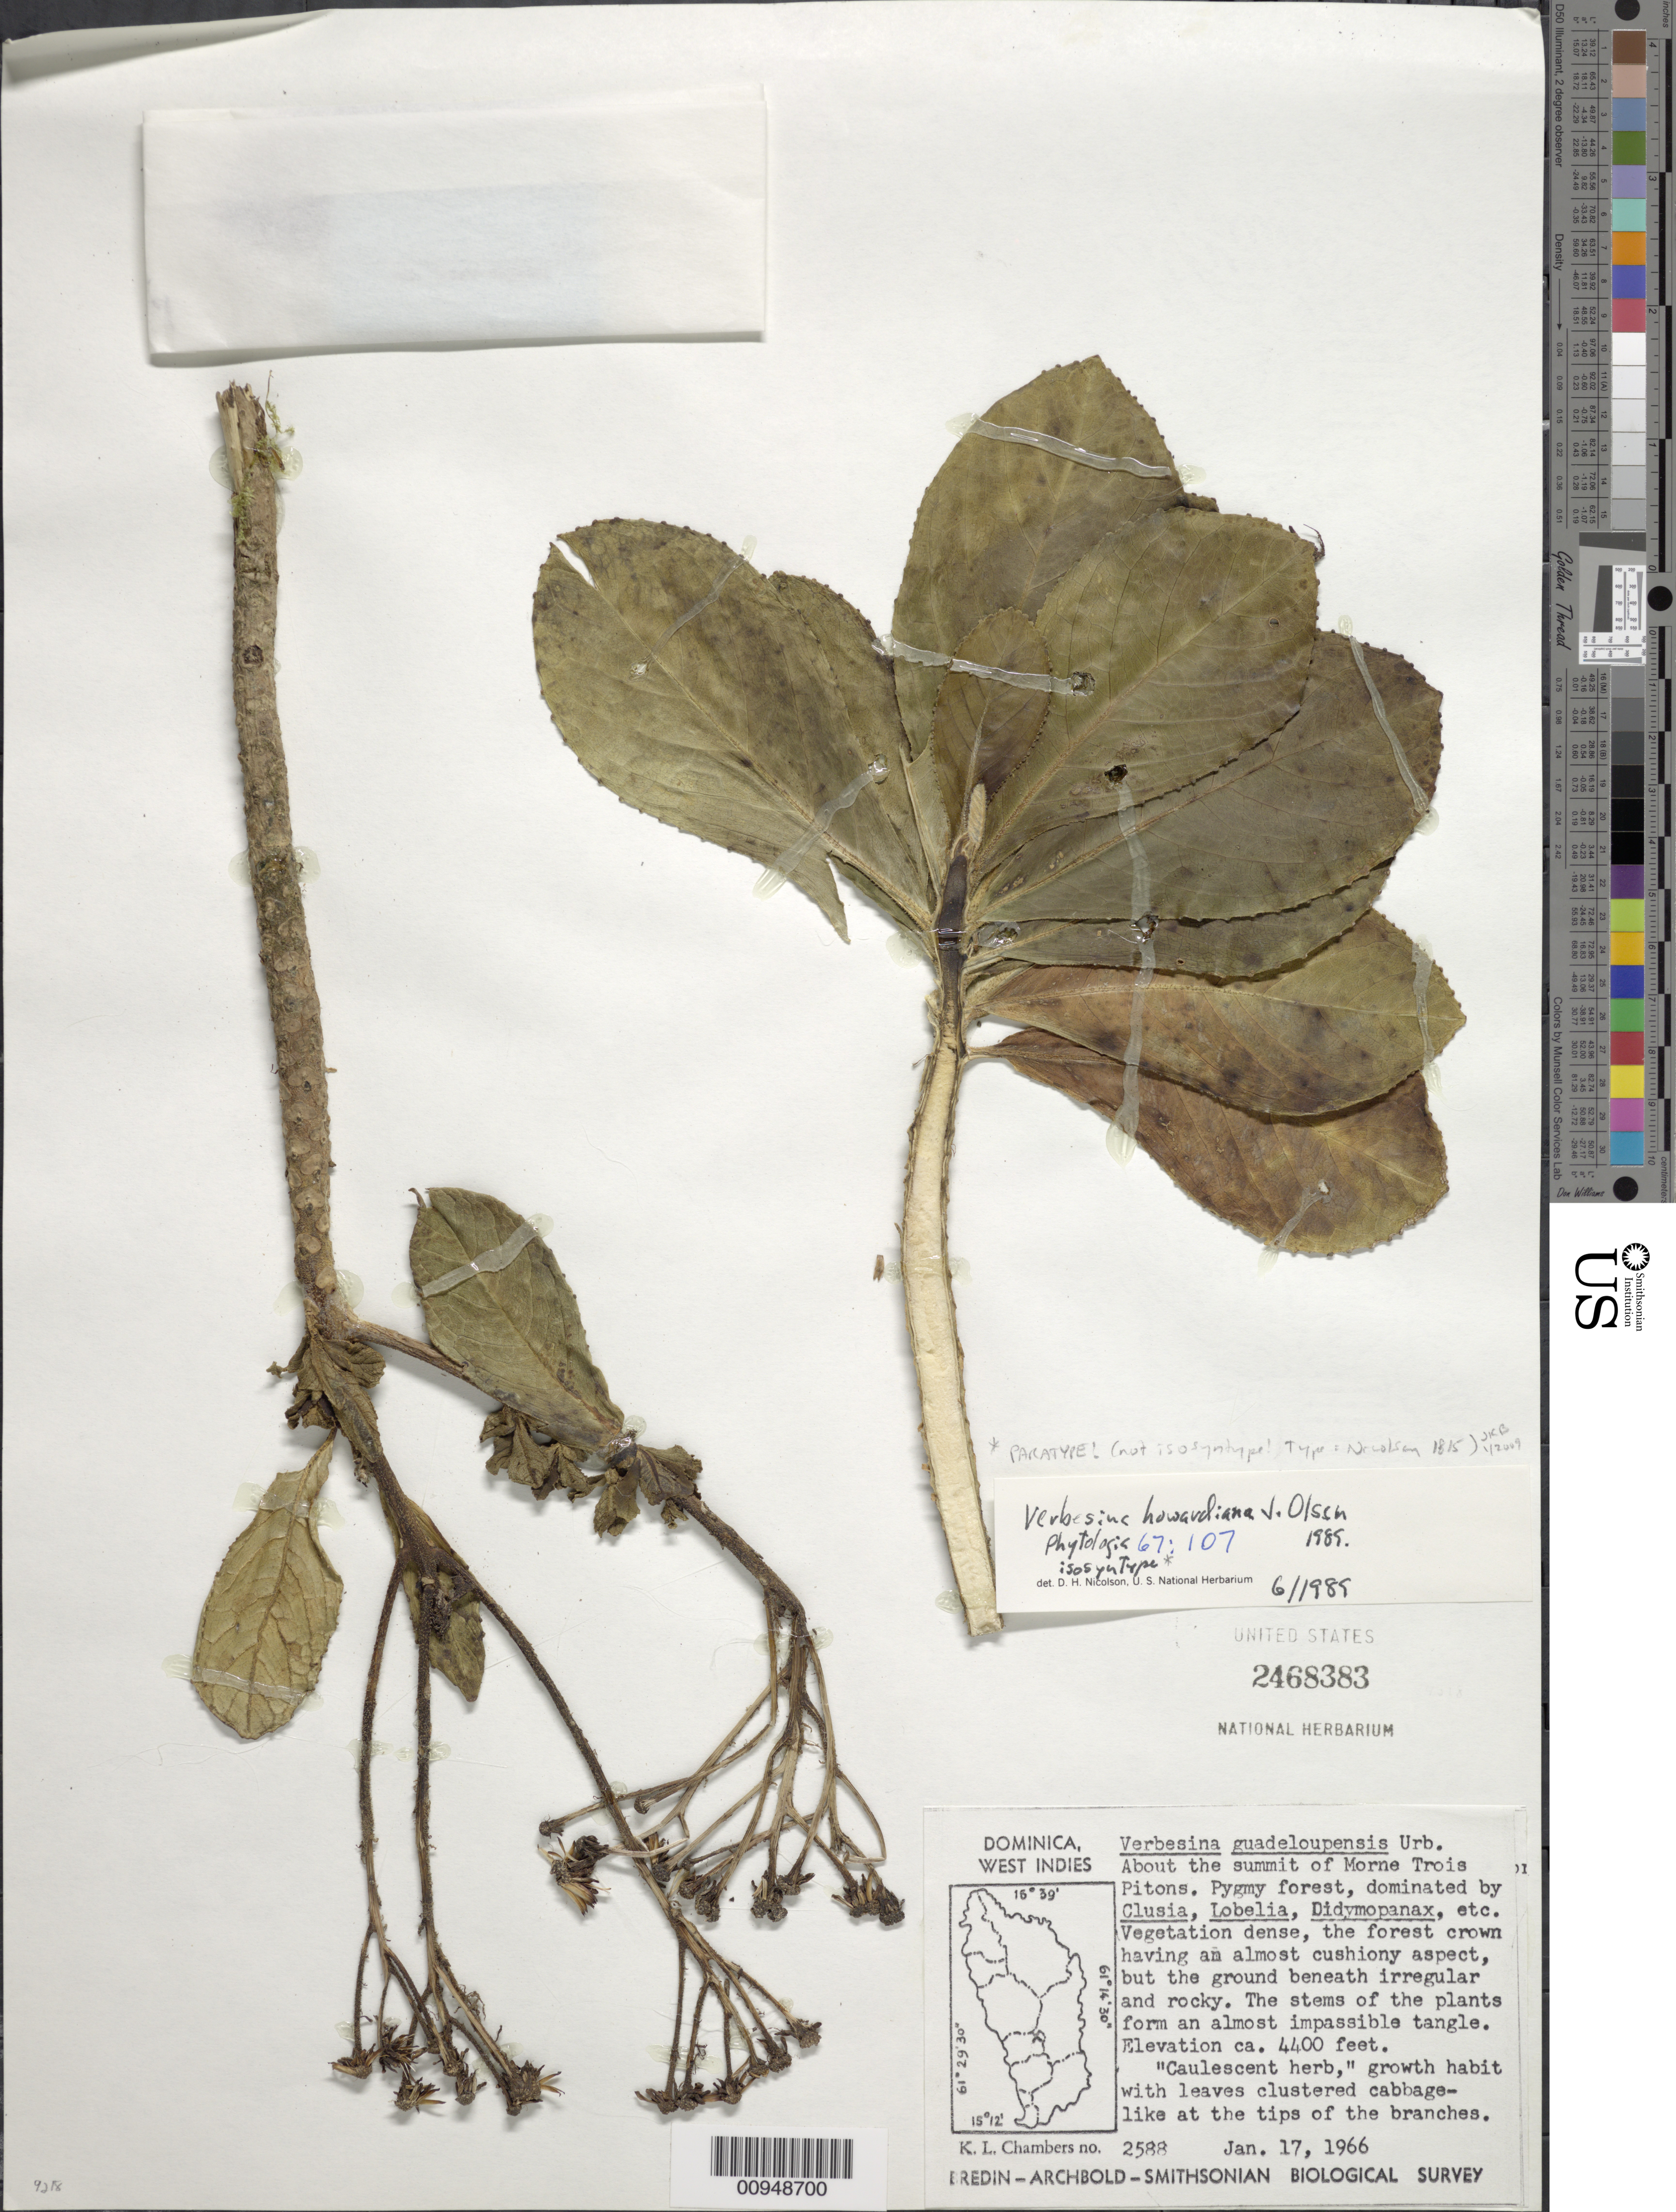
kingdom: Plantae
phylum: Tracheophyta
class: Magnoliopsida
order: Asterales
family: Asteraceae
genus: Verbesina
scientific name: Verbesina howardiana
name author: Olsen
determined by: Nicolson, Dan H.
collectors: K. L. Chambers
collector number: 2588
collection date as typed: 17 Jan 1966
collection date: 1966-01-17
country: Dominica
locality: About the summit of Morne Trois Pitons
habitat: Pygmy forest, dominated by Clusia, Lobelia, Didymopanax, etc. Vegetation dense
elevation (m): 1341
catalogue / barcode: US 2468383